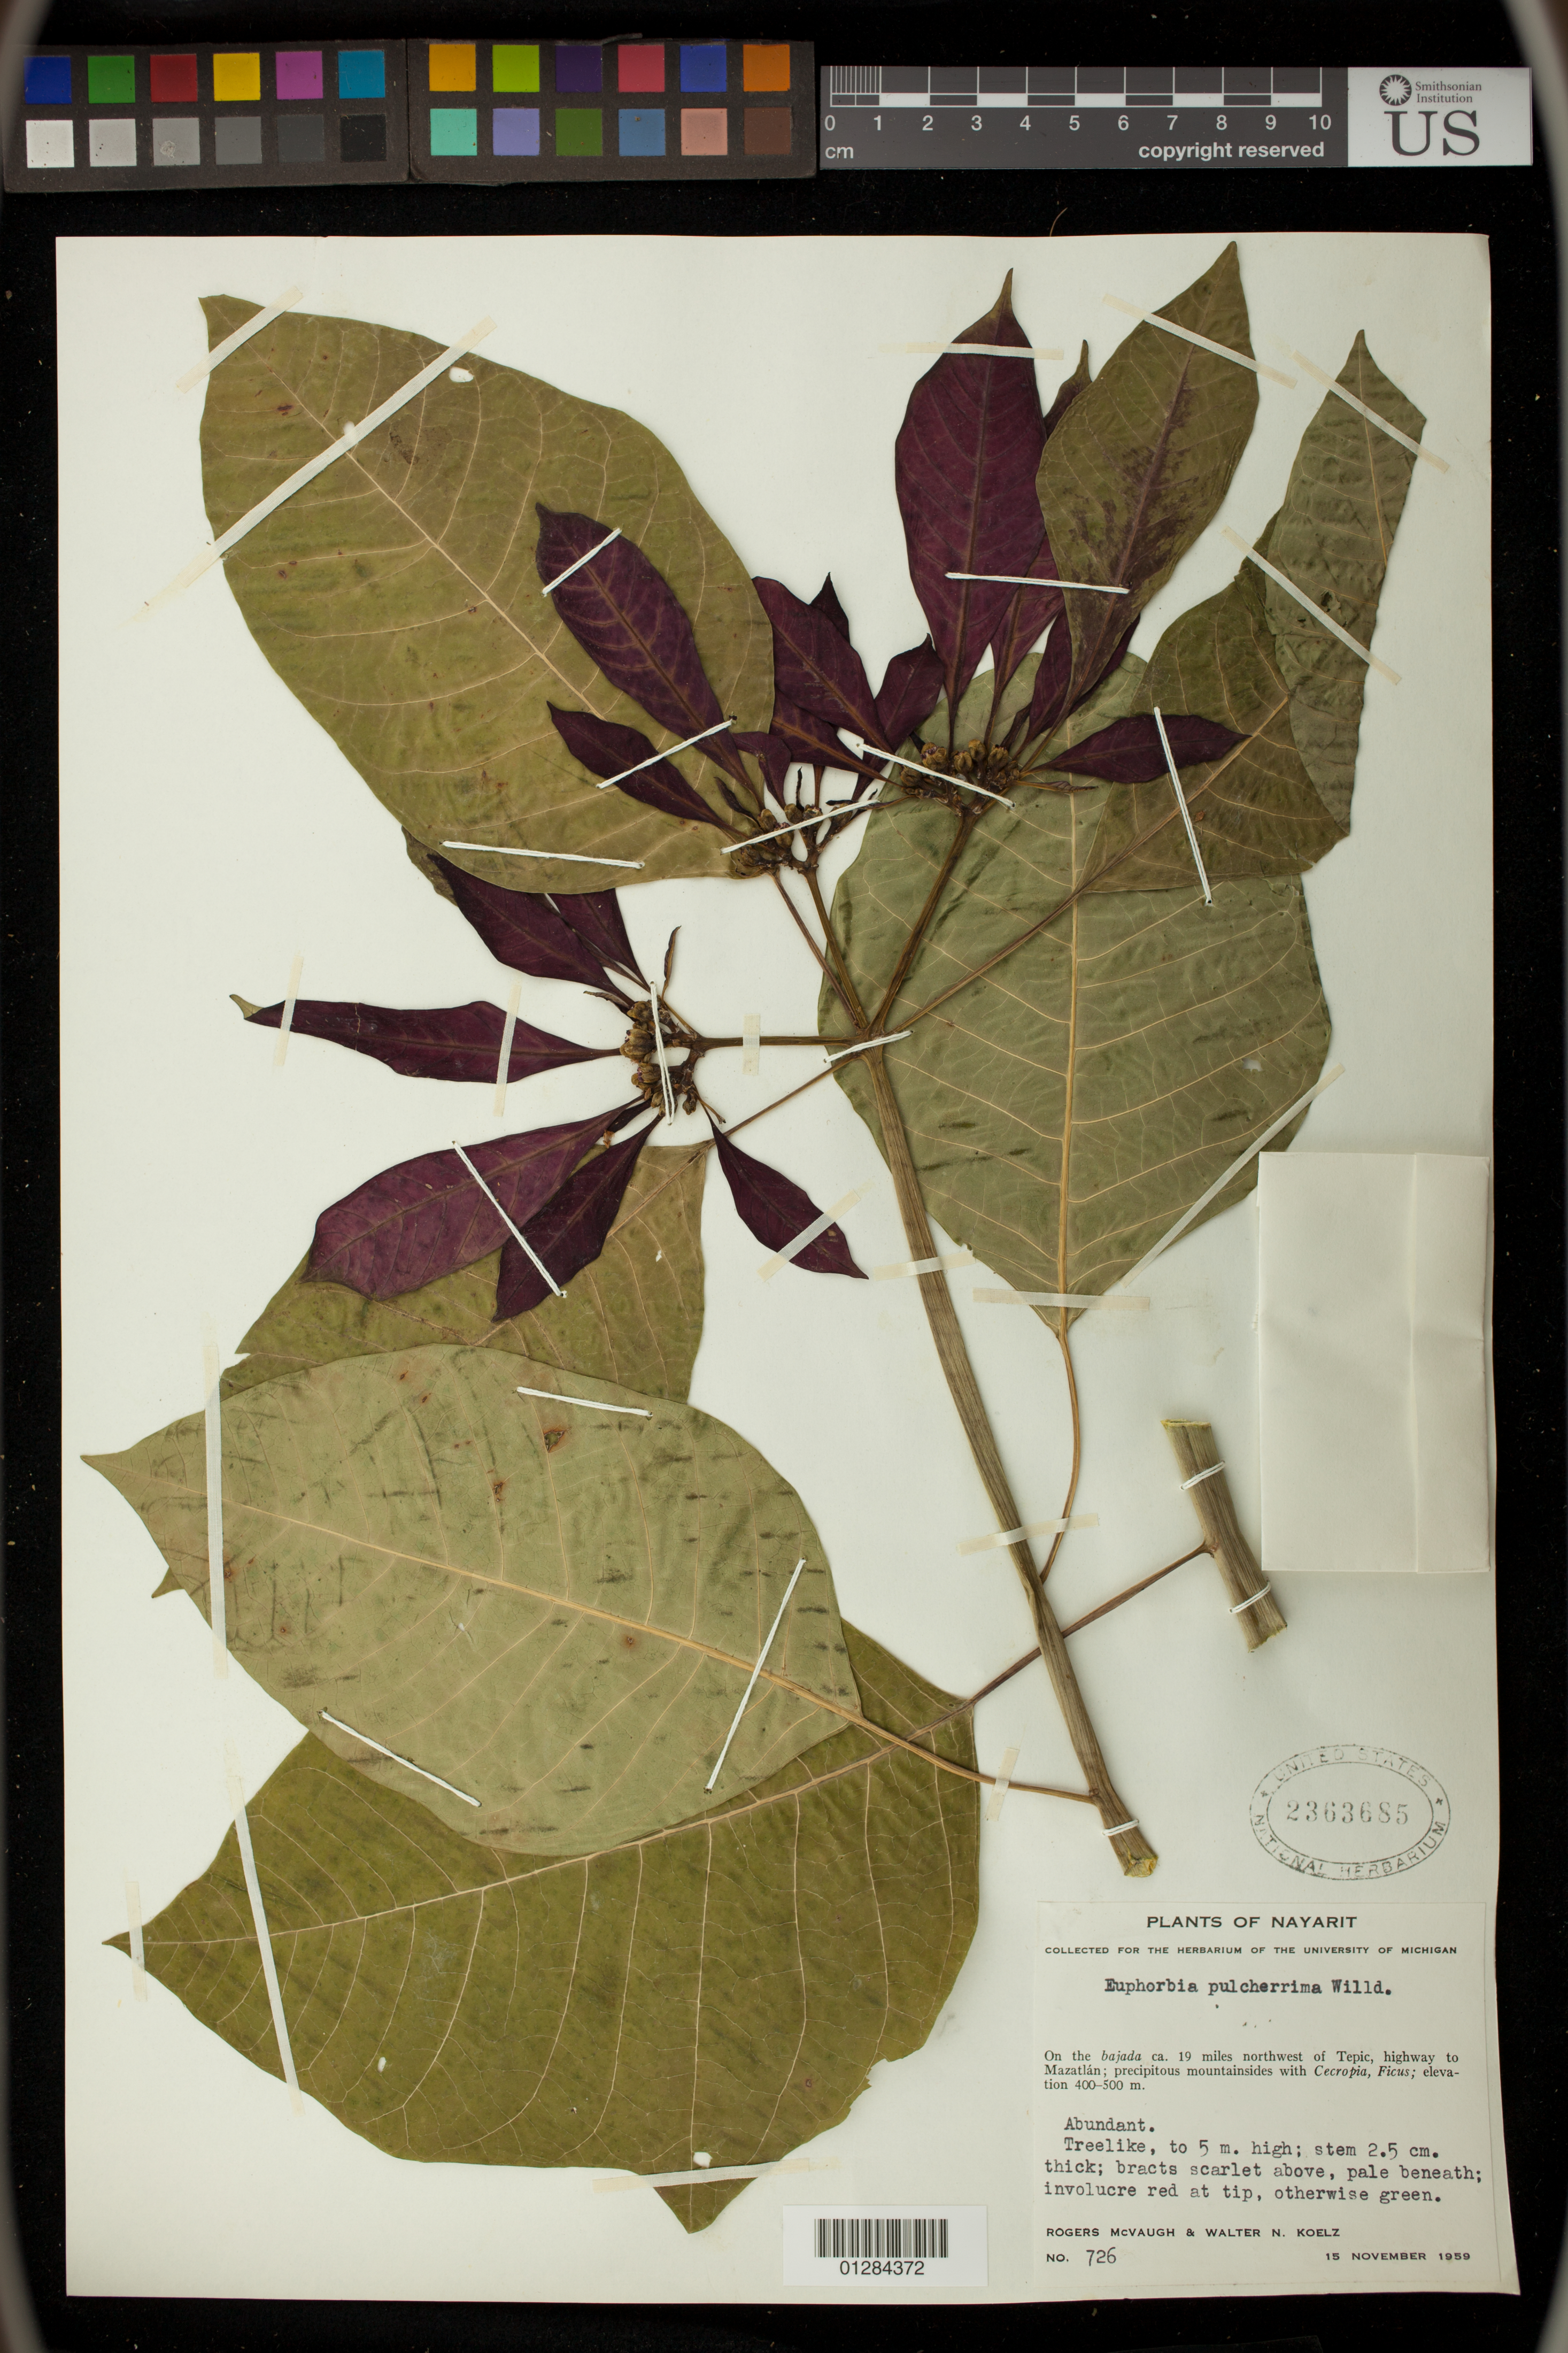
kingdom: Plantae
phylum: Tracheophyta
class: Magnoliopsida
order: Malpighiales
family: Euphorbiaceae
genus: Euphorbia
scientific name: Euphorbia pulcherrima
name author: Willd. ex Klotzsch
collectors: R. McVaugh & W. N. Koelz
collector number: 726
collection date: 1959-11-15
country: Mexico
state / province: Nayarit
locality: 19 mildx NS of Tepic highway to Mazatlan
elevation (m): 400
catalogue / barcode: US 2363685